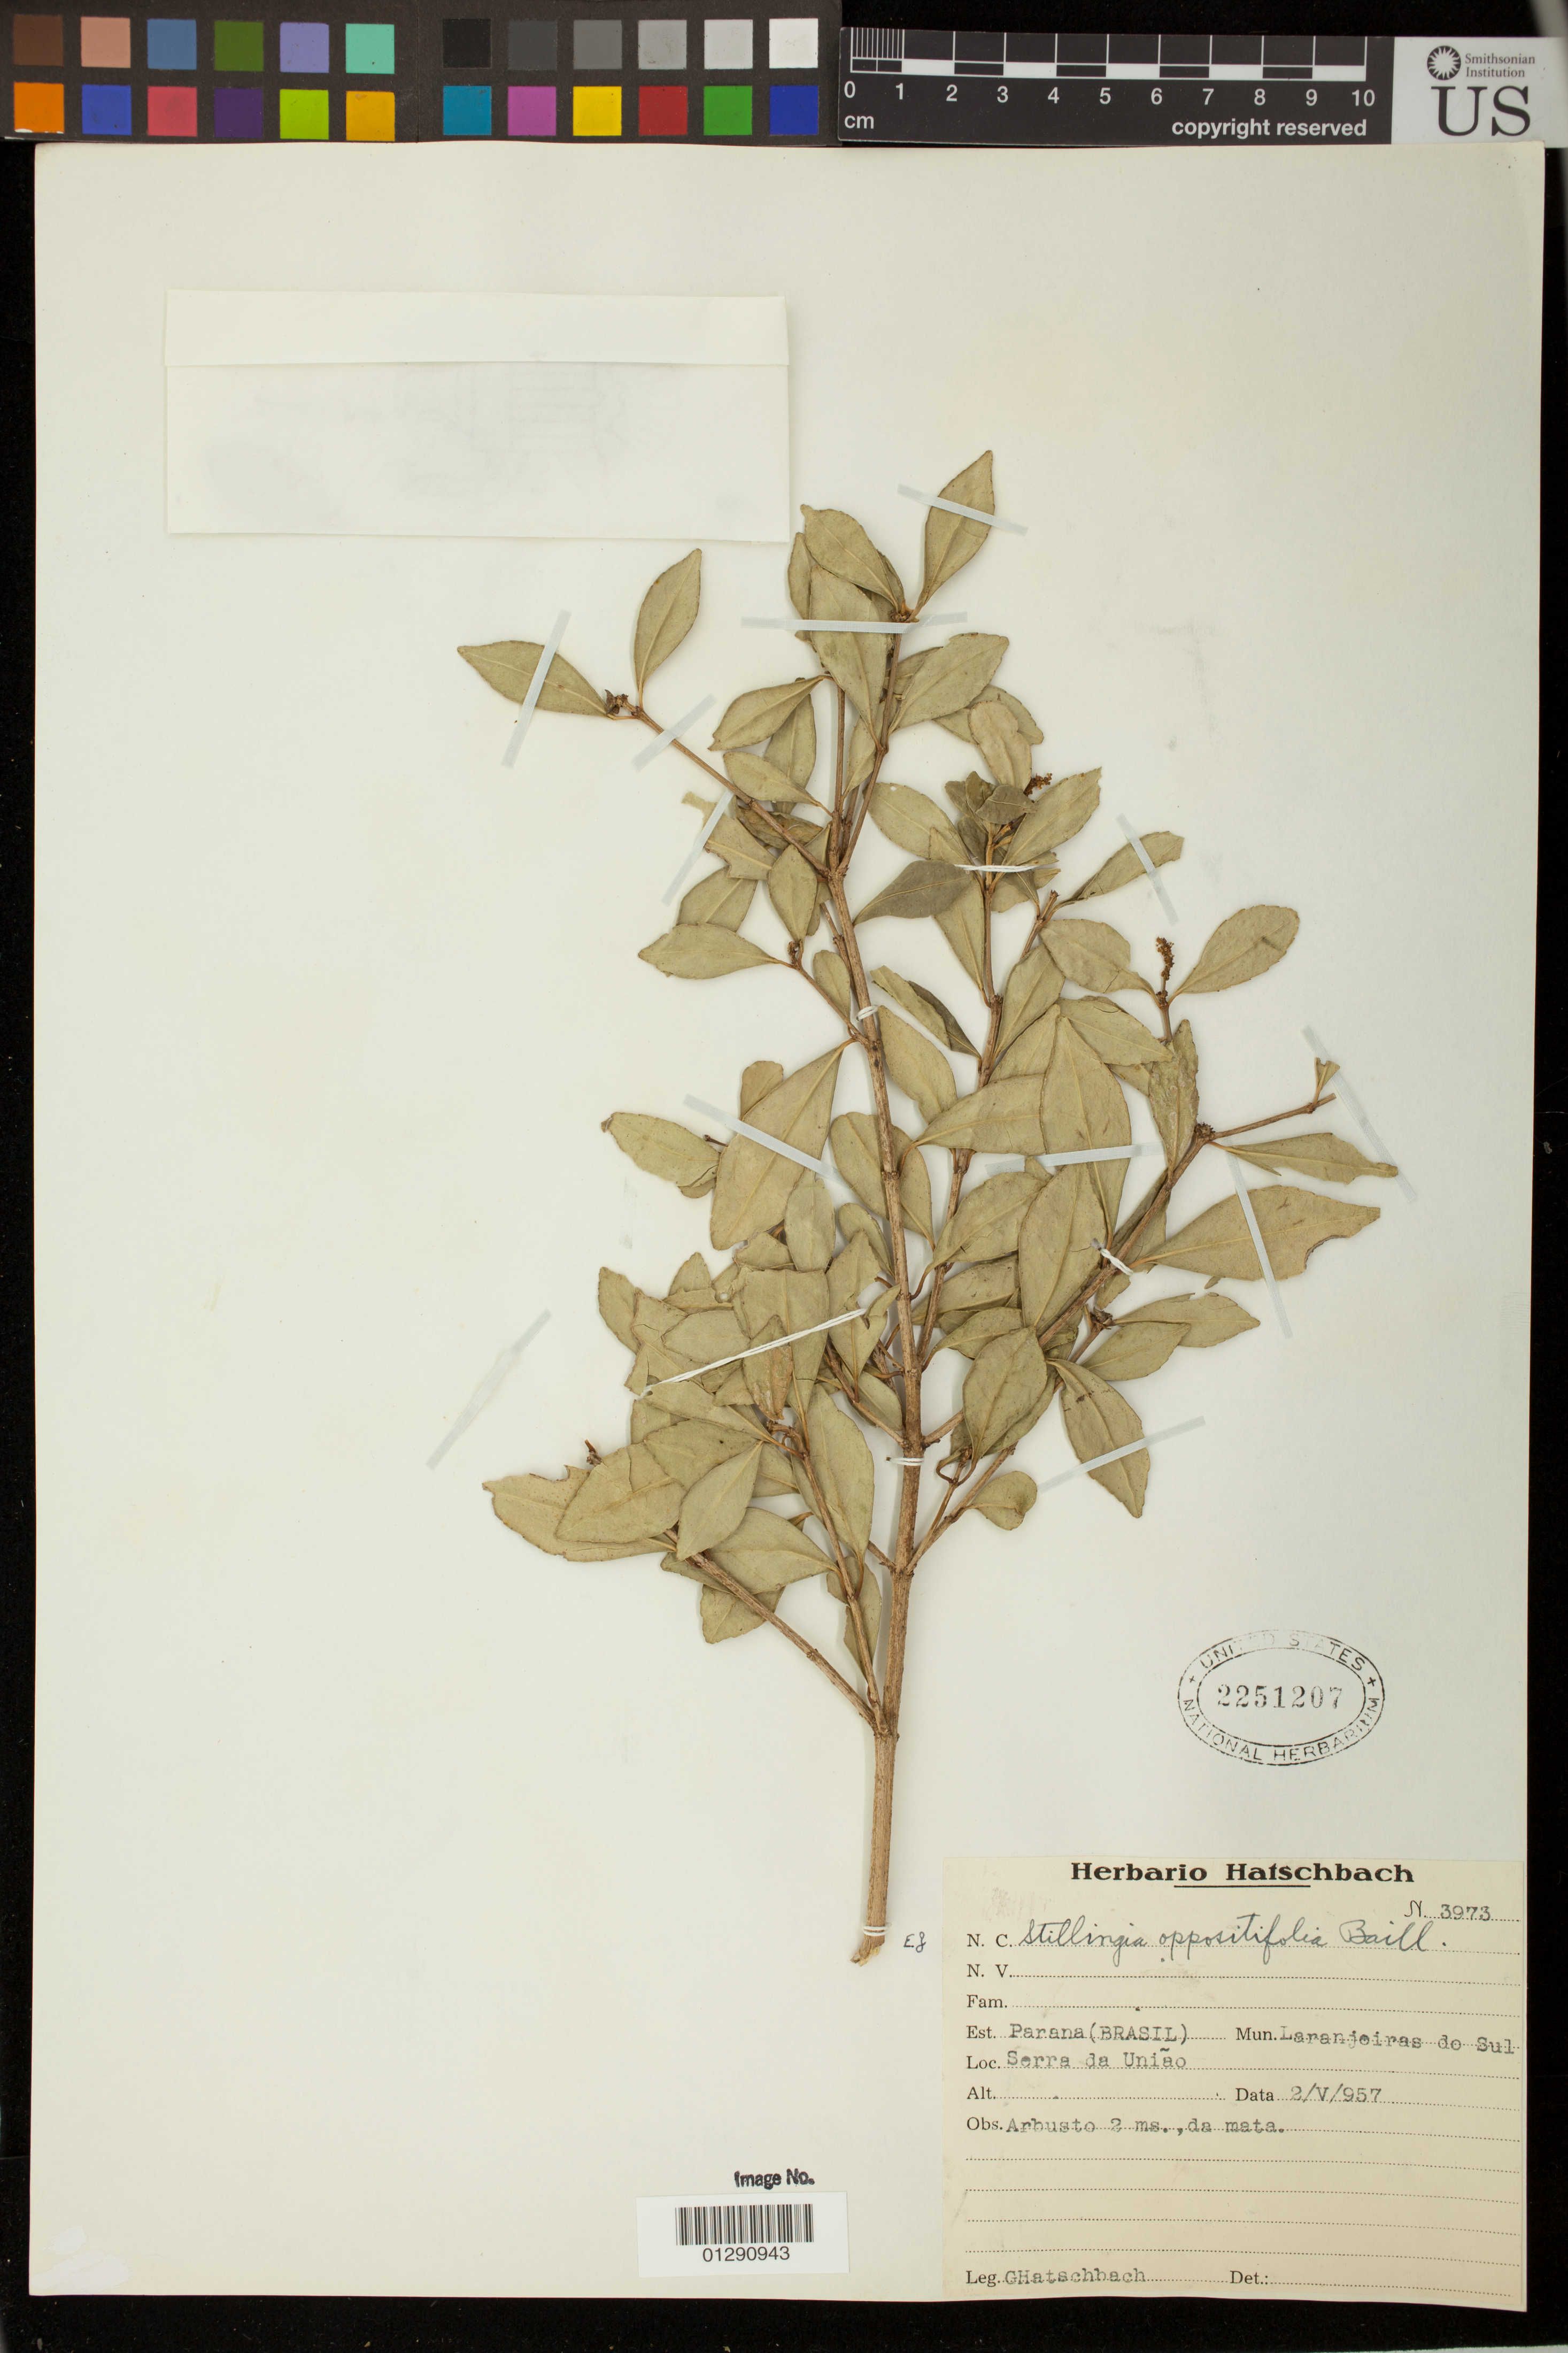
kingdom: Plantae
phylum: Tracheophyta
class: Magnoliopsida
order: Malpighiales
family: Euphorbiaceae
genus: Stillingia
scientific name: Stillingia oppositifolia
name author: Baill. ex Müll. Arg.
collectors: Hatschbach, --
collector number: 3973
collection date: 1957-05-02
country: Brazil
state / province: Parana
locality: Laranjeiras do Sul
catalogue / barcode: US 2251207